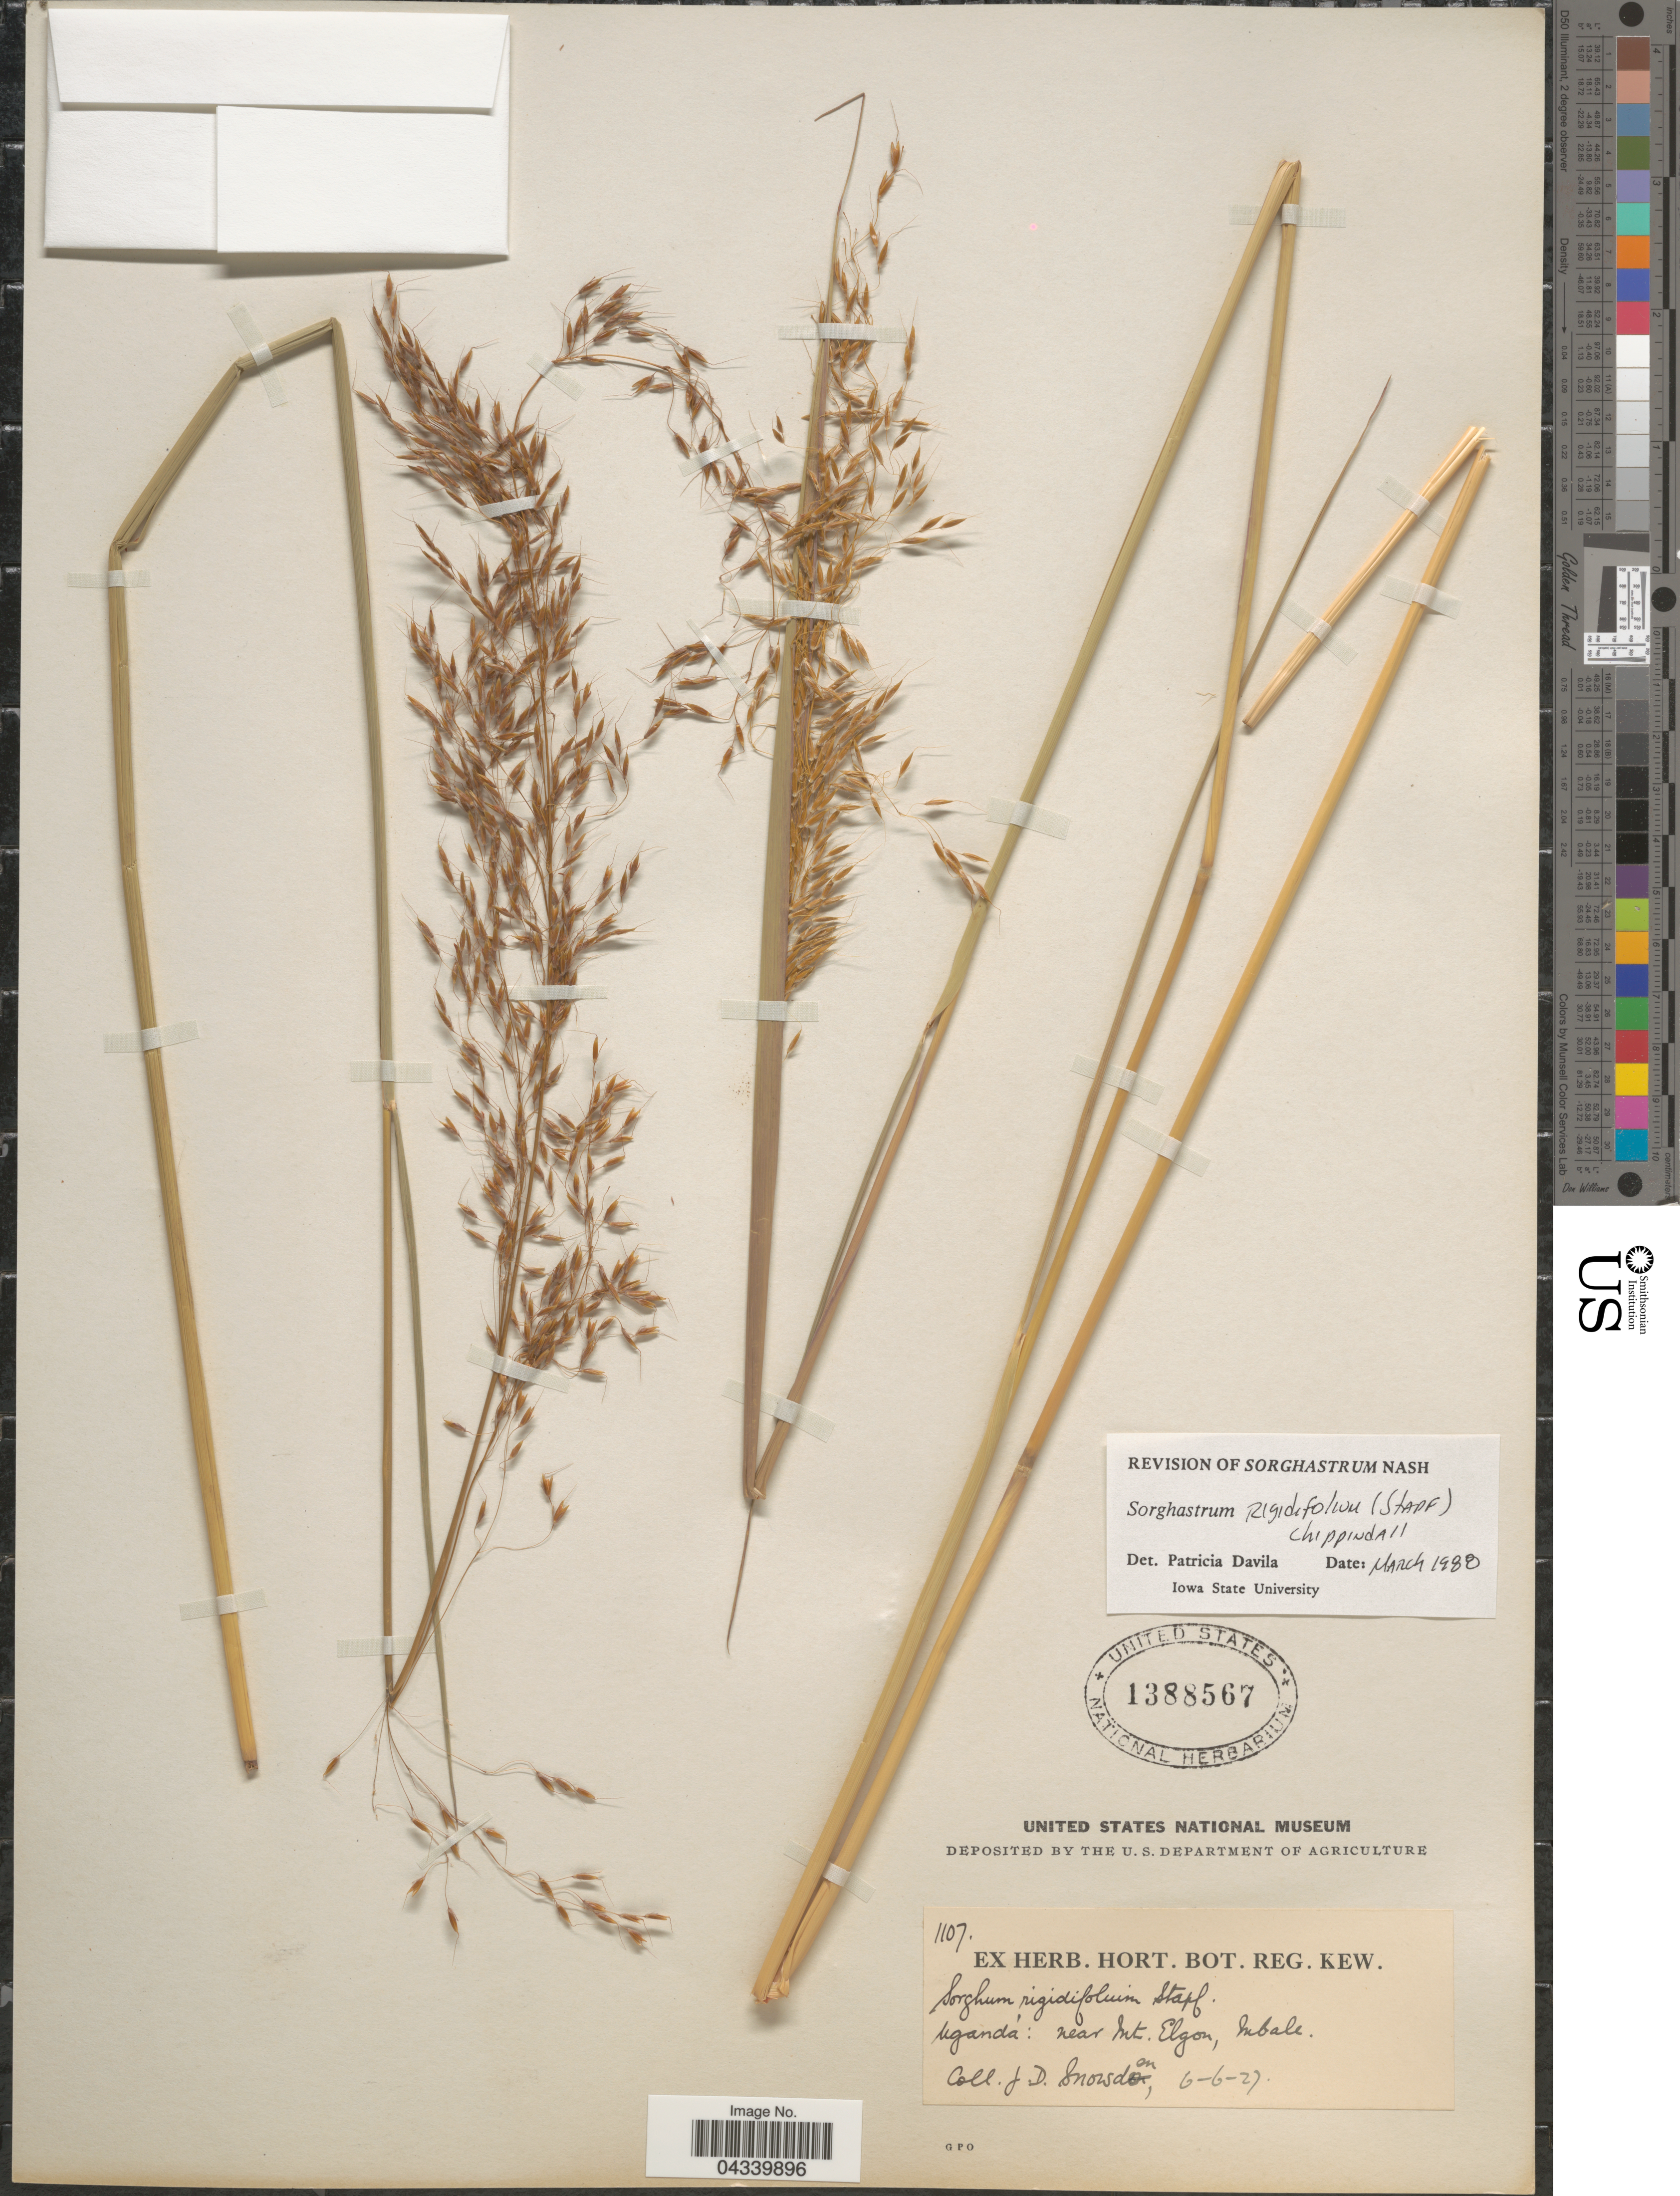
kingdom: Plantae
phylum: Tracheophyta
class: Liliopsida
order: Poales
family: Poaceae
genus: Sorghastrum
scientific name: Sorghastrum stipoides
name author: (Kunth) Nash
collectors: J. Snowden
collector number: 1107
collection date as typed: Transcribed d/m/y: 6/6/27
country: Uganda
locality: Near Mt. Elgon, Mbale.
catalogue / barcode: US 1388567